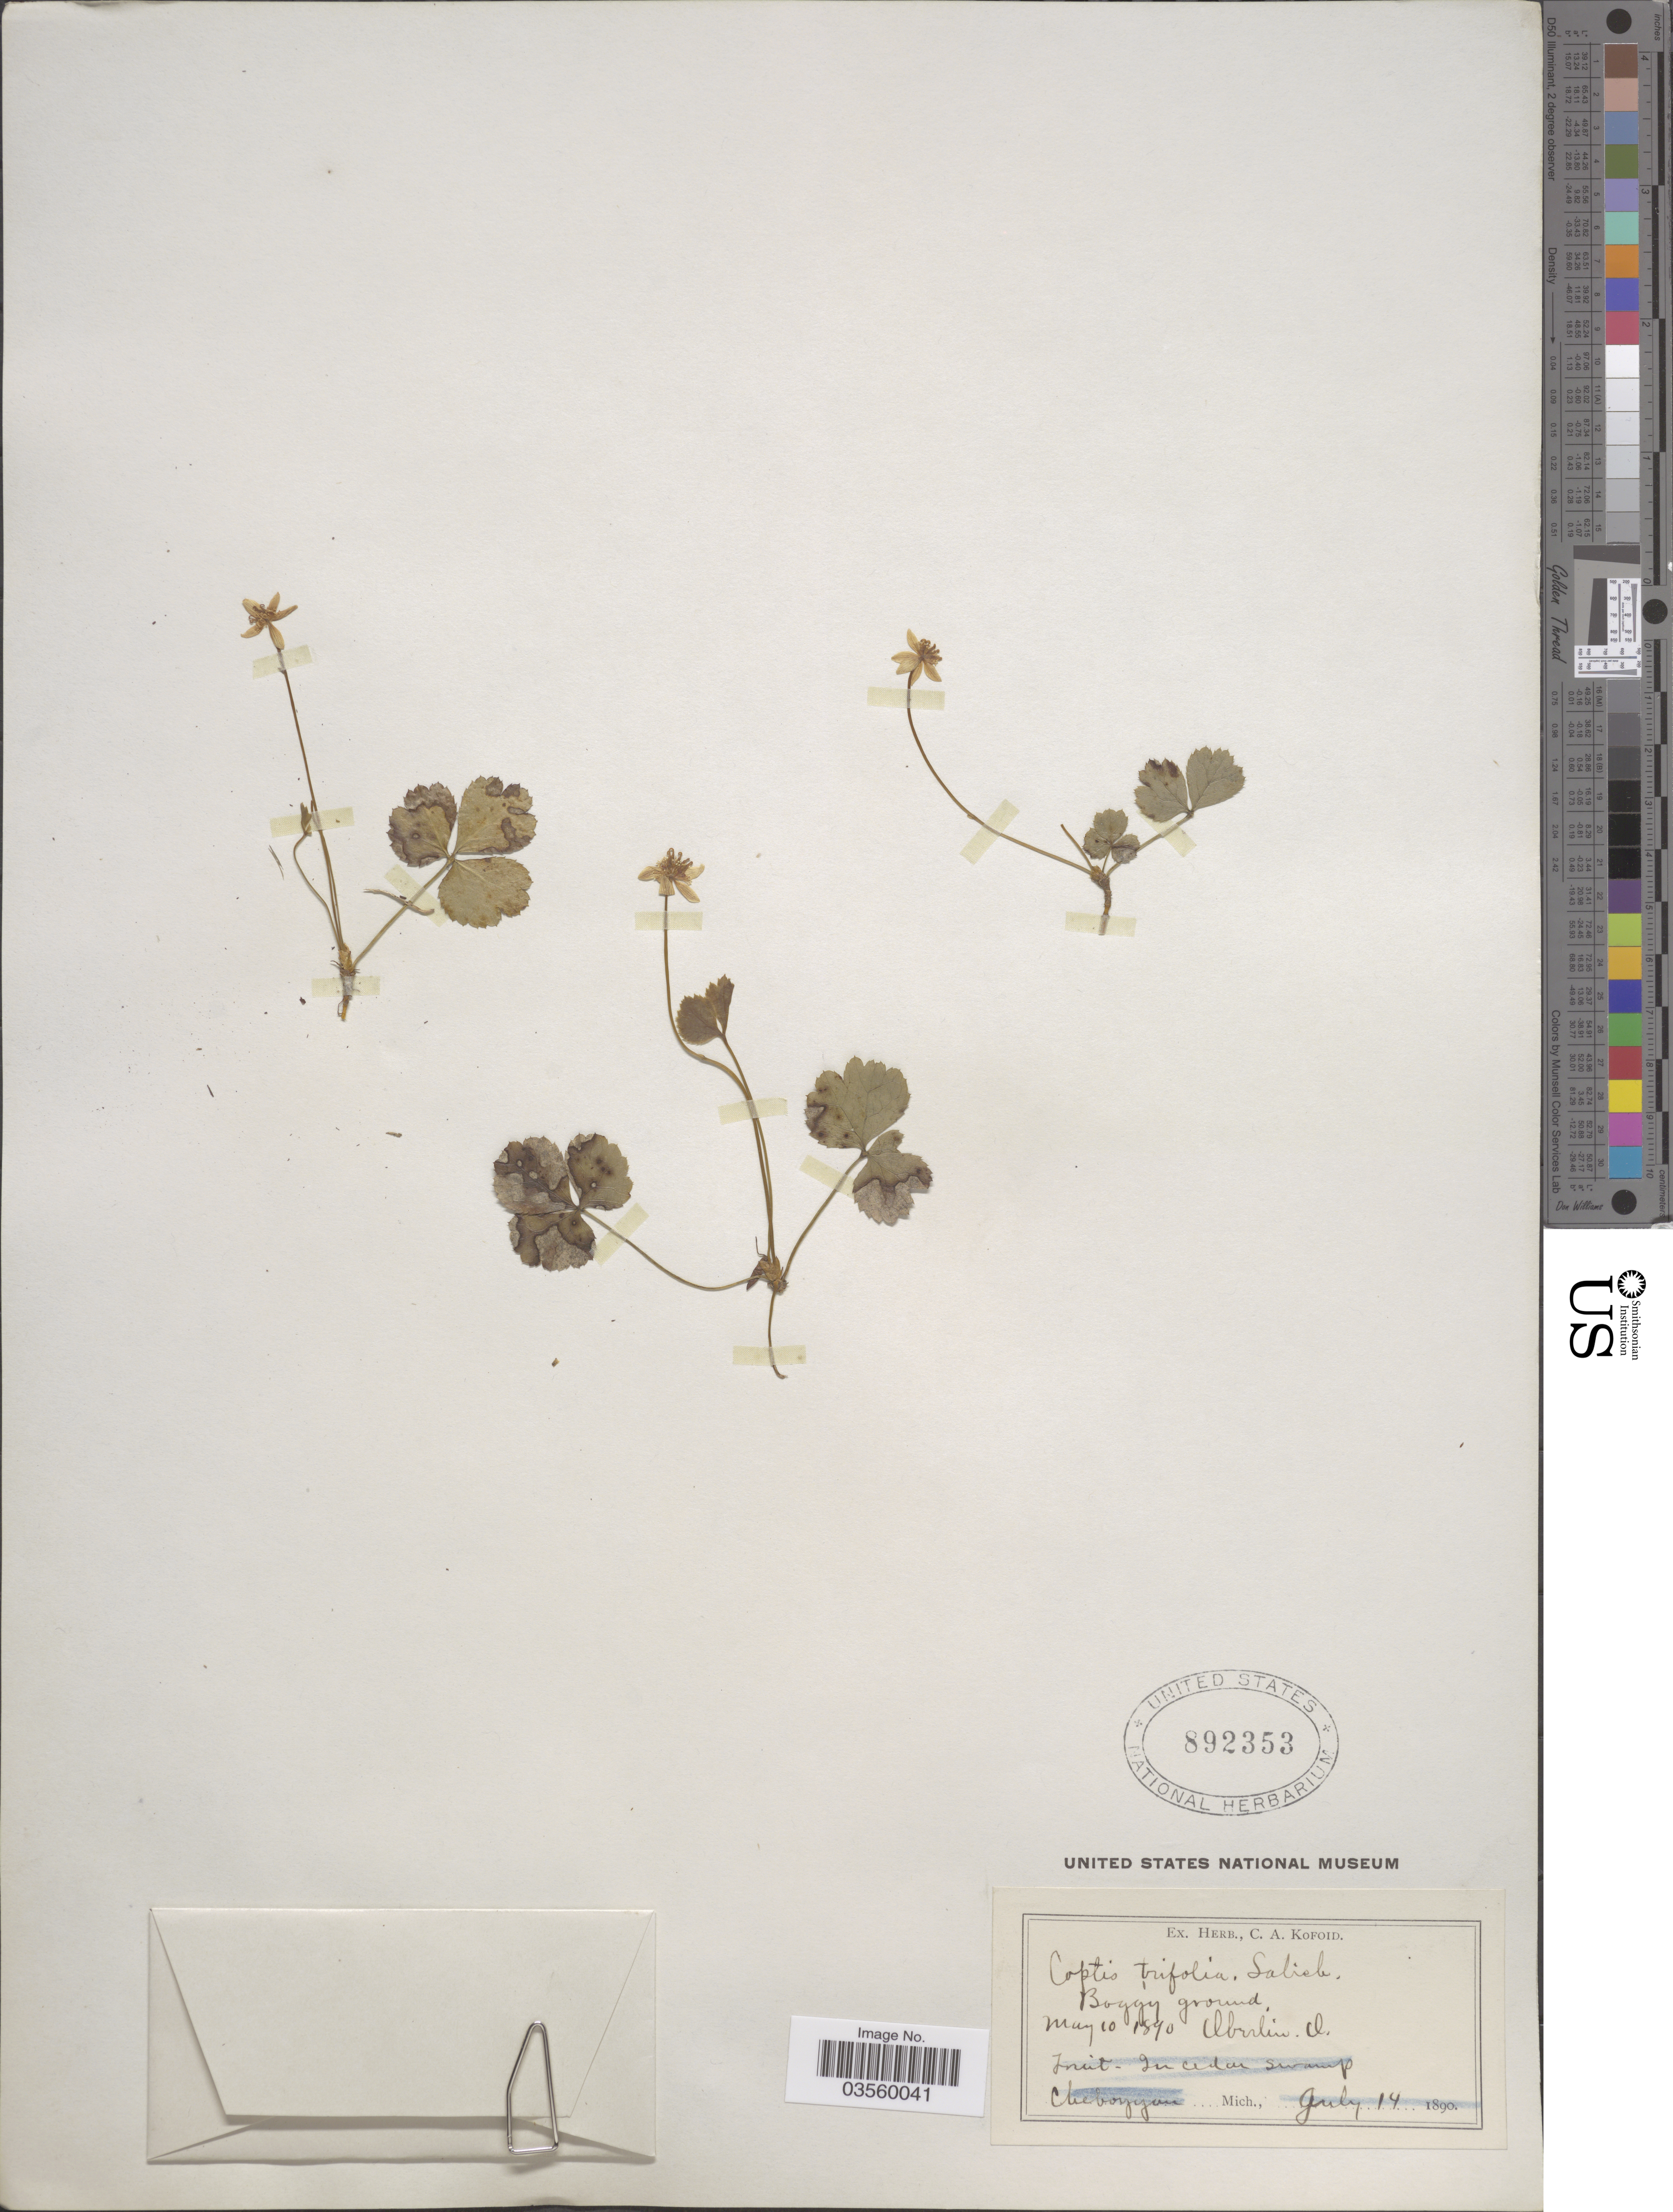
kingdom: Plantae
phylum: Tracheophyta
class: Magnoliopsida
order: Ranunculales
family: Ranunculaceae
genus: Coptis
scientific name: Coptis trifolia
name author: (L.) Salisb.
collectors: Ex Herb. C. A. Kofoid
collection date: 1890-05-10/1890-07-14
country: United States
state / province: Michigan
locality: Oberlin Co. Cheboygan.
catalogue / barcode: US 892353